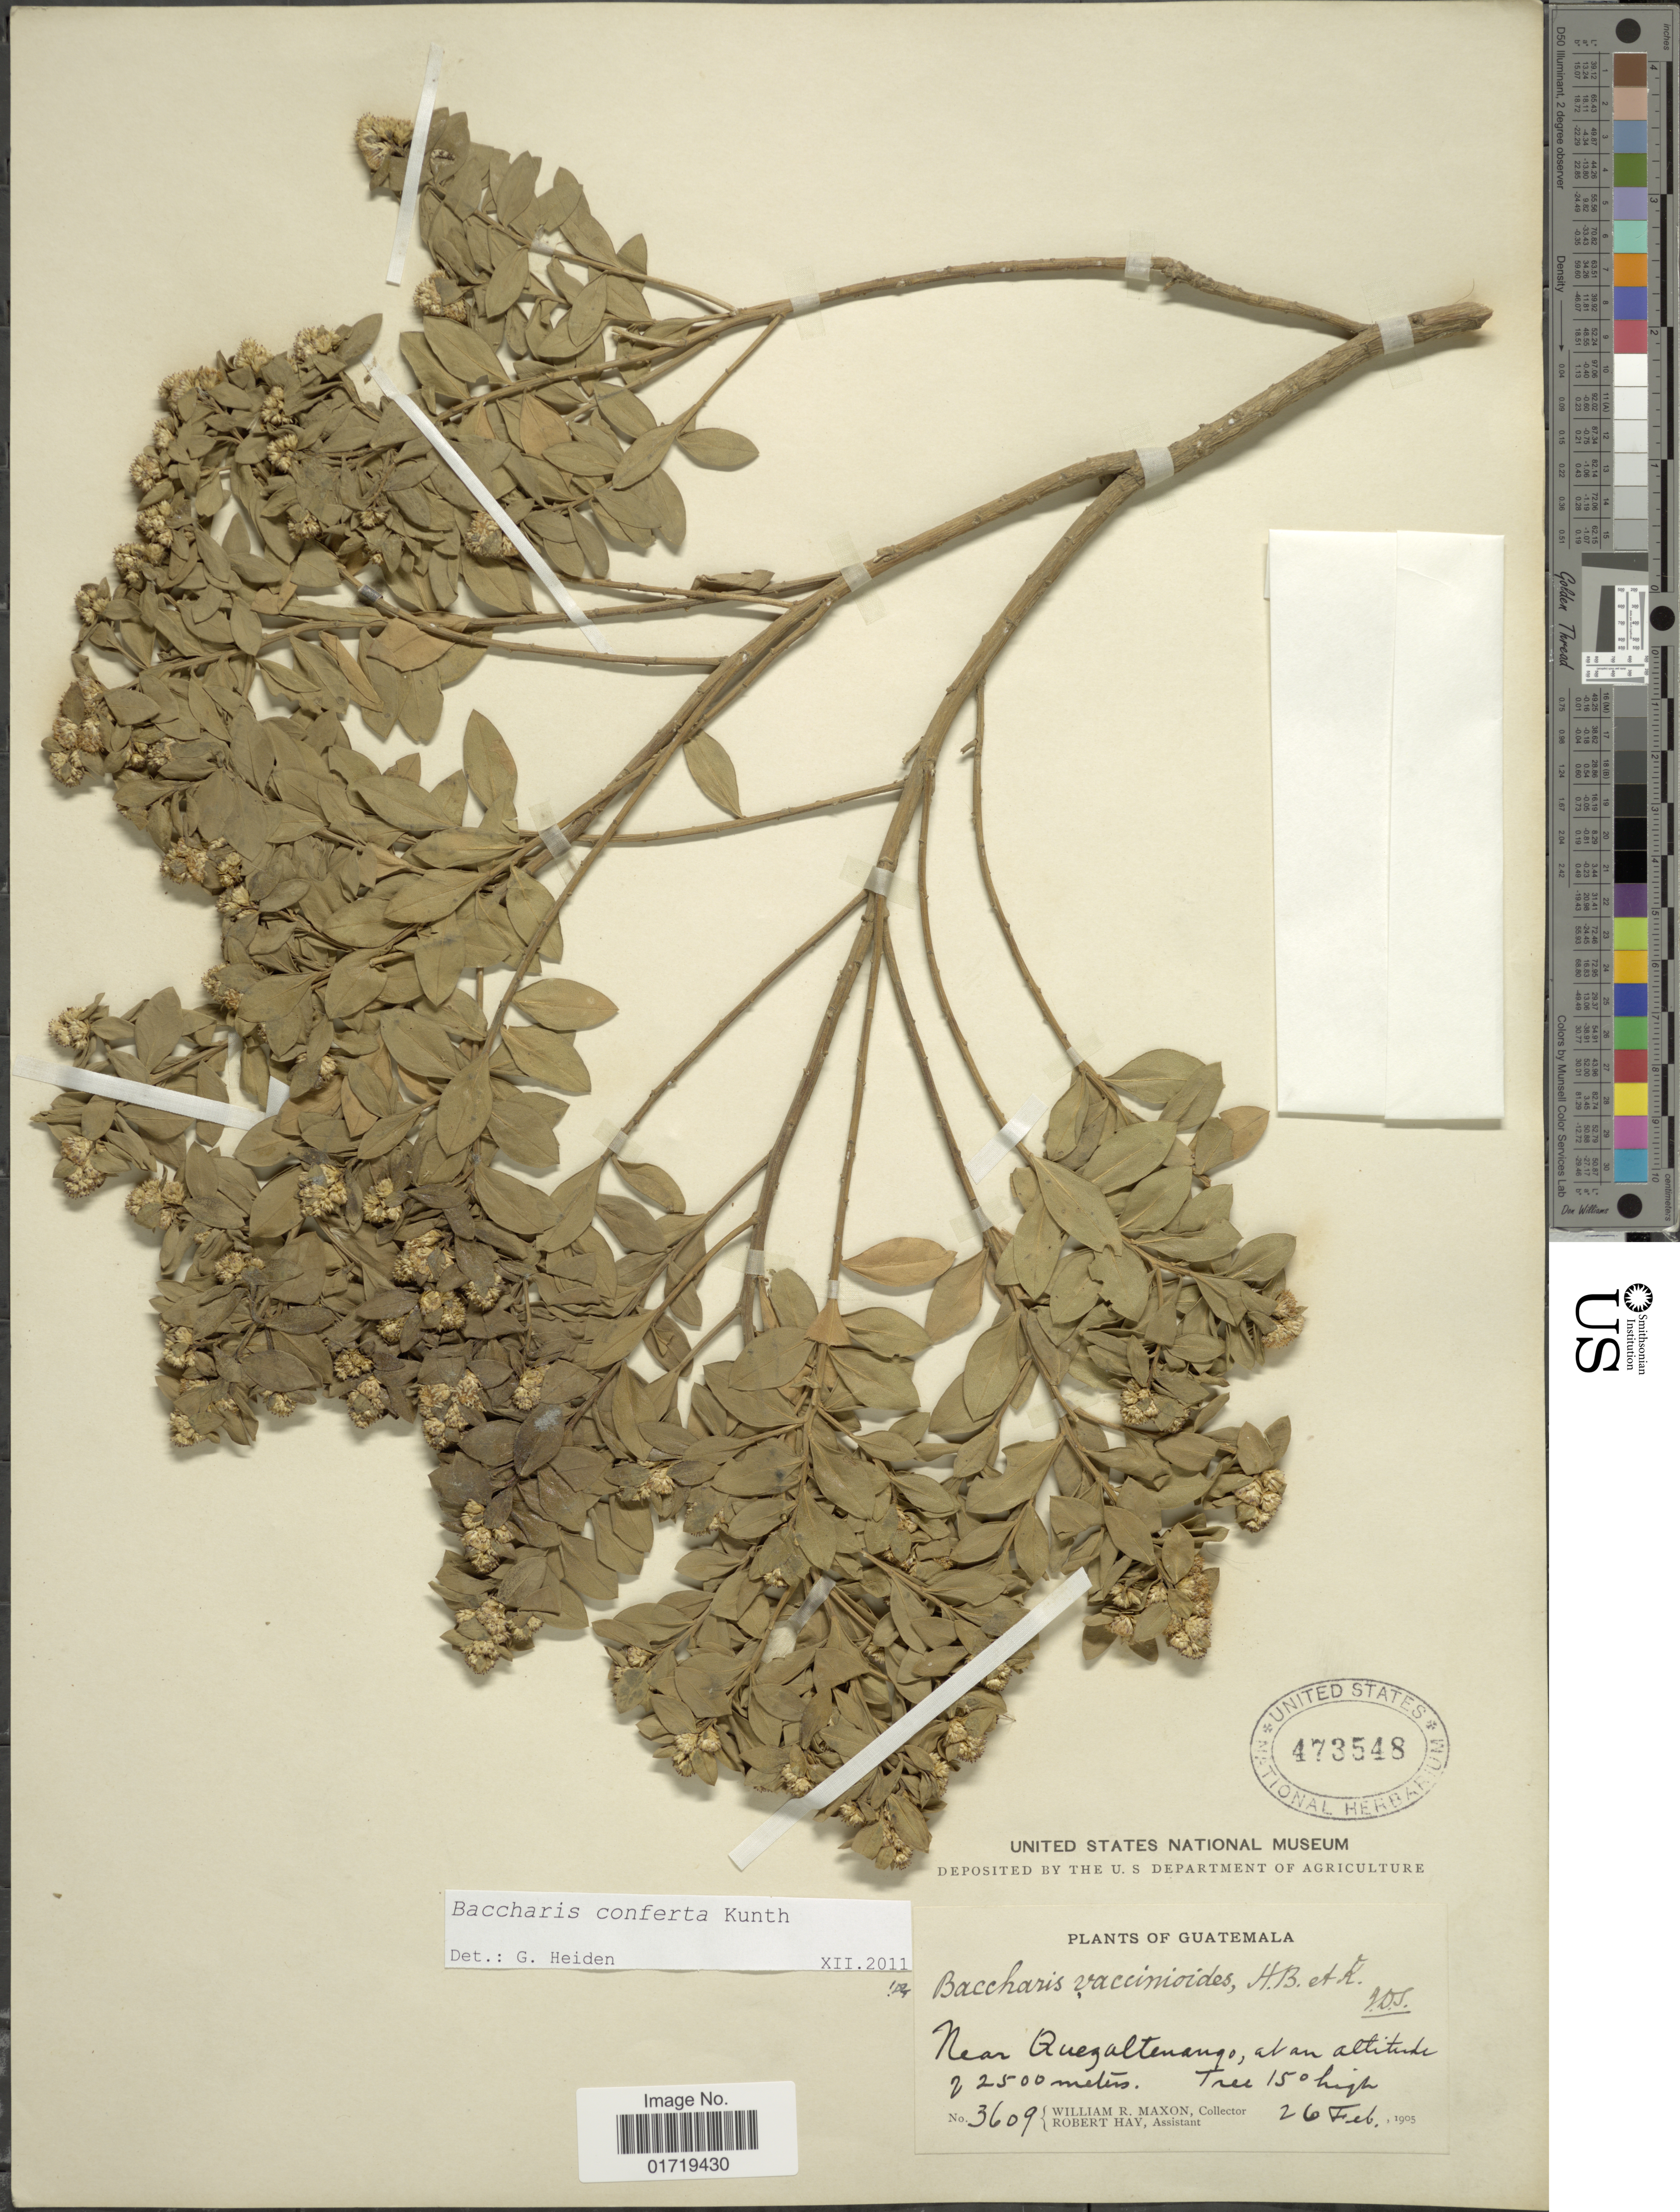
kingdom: Plantae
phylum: Tracheophyta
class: Magnoliopsida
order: Asterales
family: Asteraceae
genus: Baccharis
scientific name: Baccharis conferta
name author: Kunth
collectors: W. R. Maxon & R. Hay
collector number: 3609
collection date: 1905-02-25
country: Guatemala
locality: Near Quezaltenango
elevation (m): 22500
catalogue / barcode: US 473548